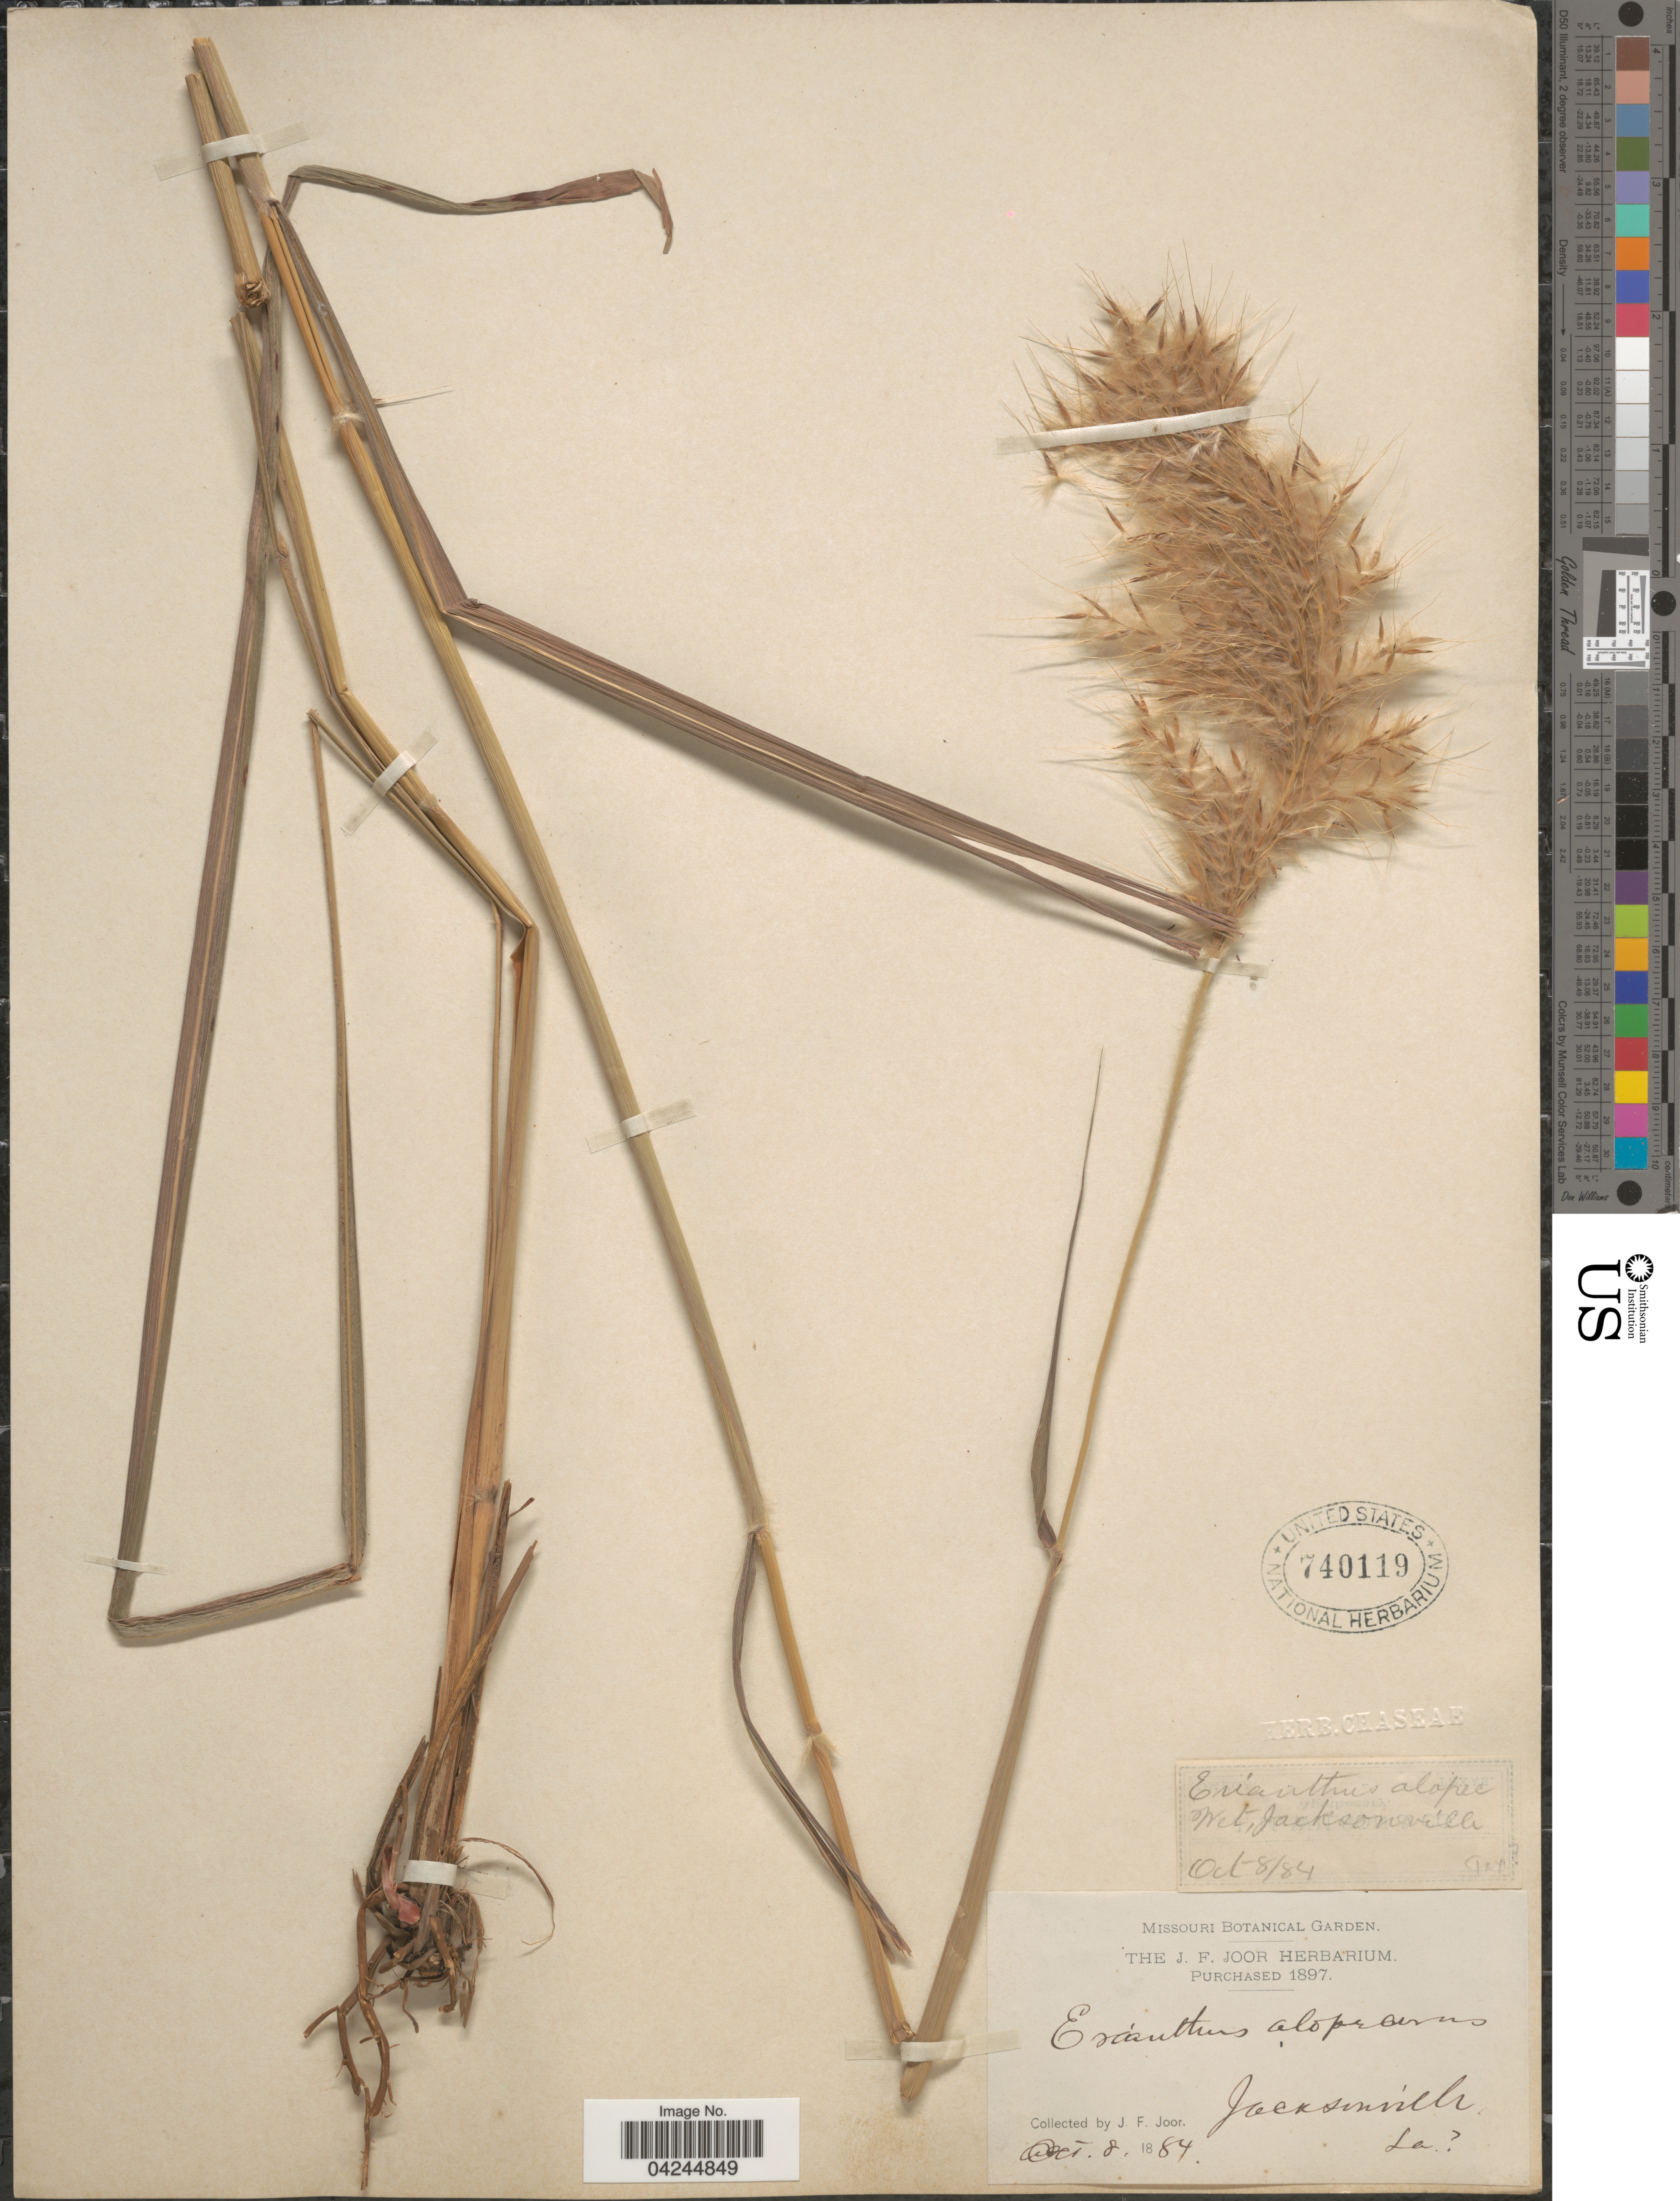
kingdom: Plantae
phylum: Tracheophyta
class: Liliopsida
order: Poales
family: Poaceae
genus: Erianthus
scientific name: Erianthus alopecuroides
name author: Elliott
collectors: J. F. Joor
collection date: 1884-10-08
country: United States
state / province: Louisiana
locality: Jacksonville.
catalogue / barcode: US 740119